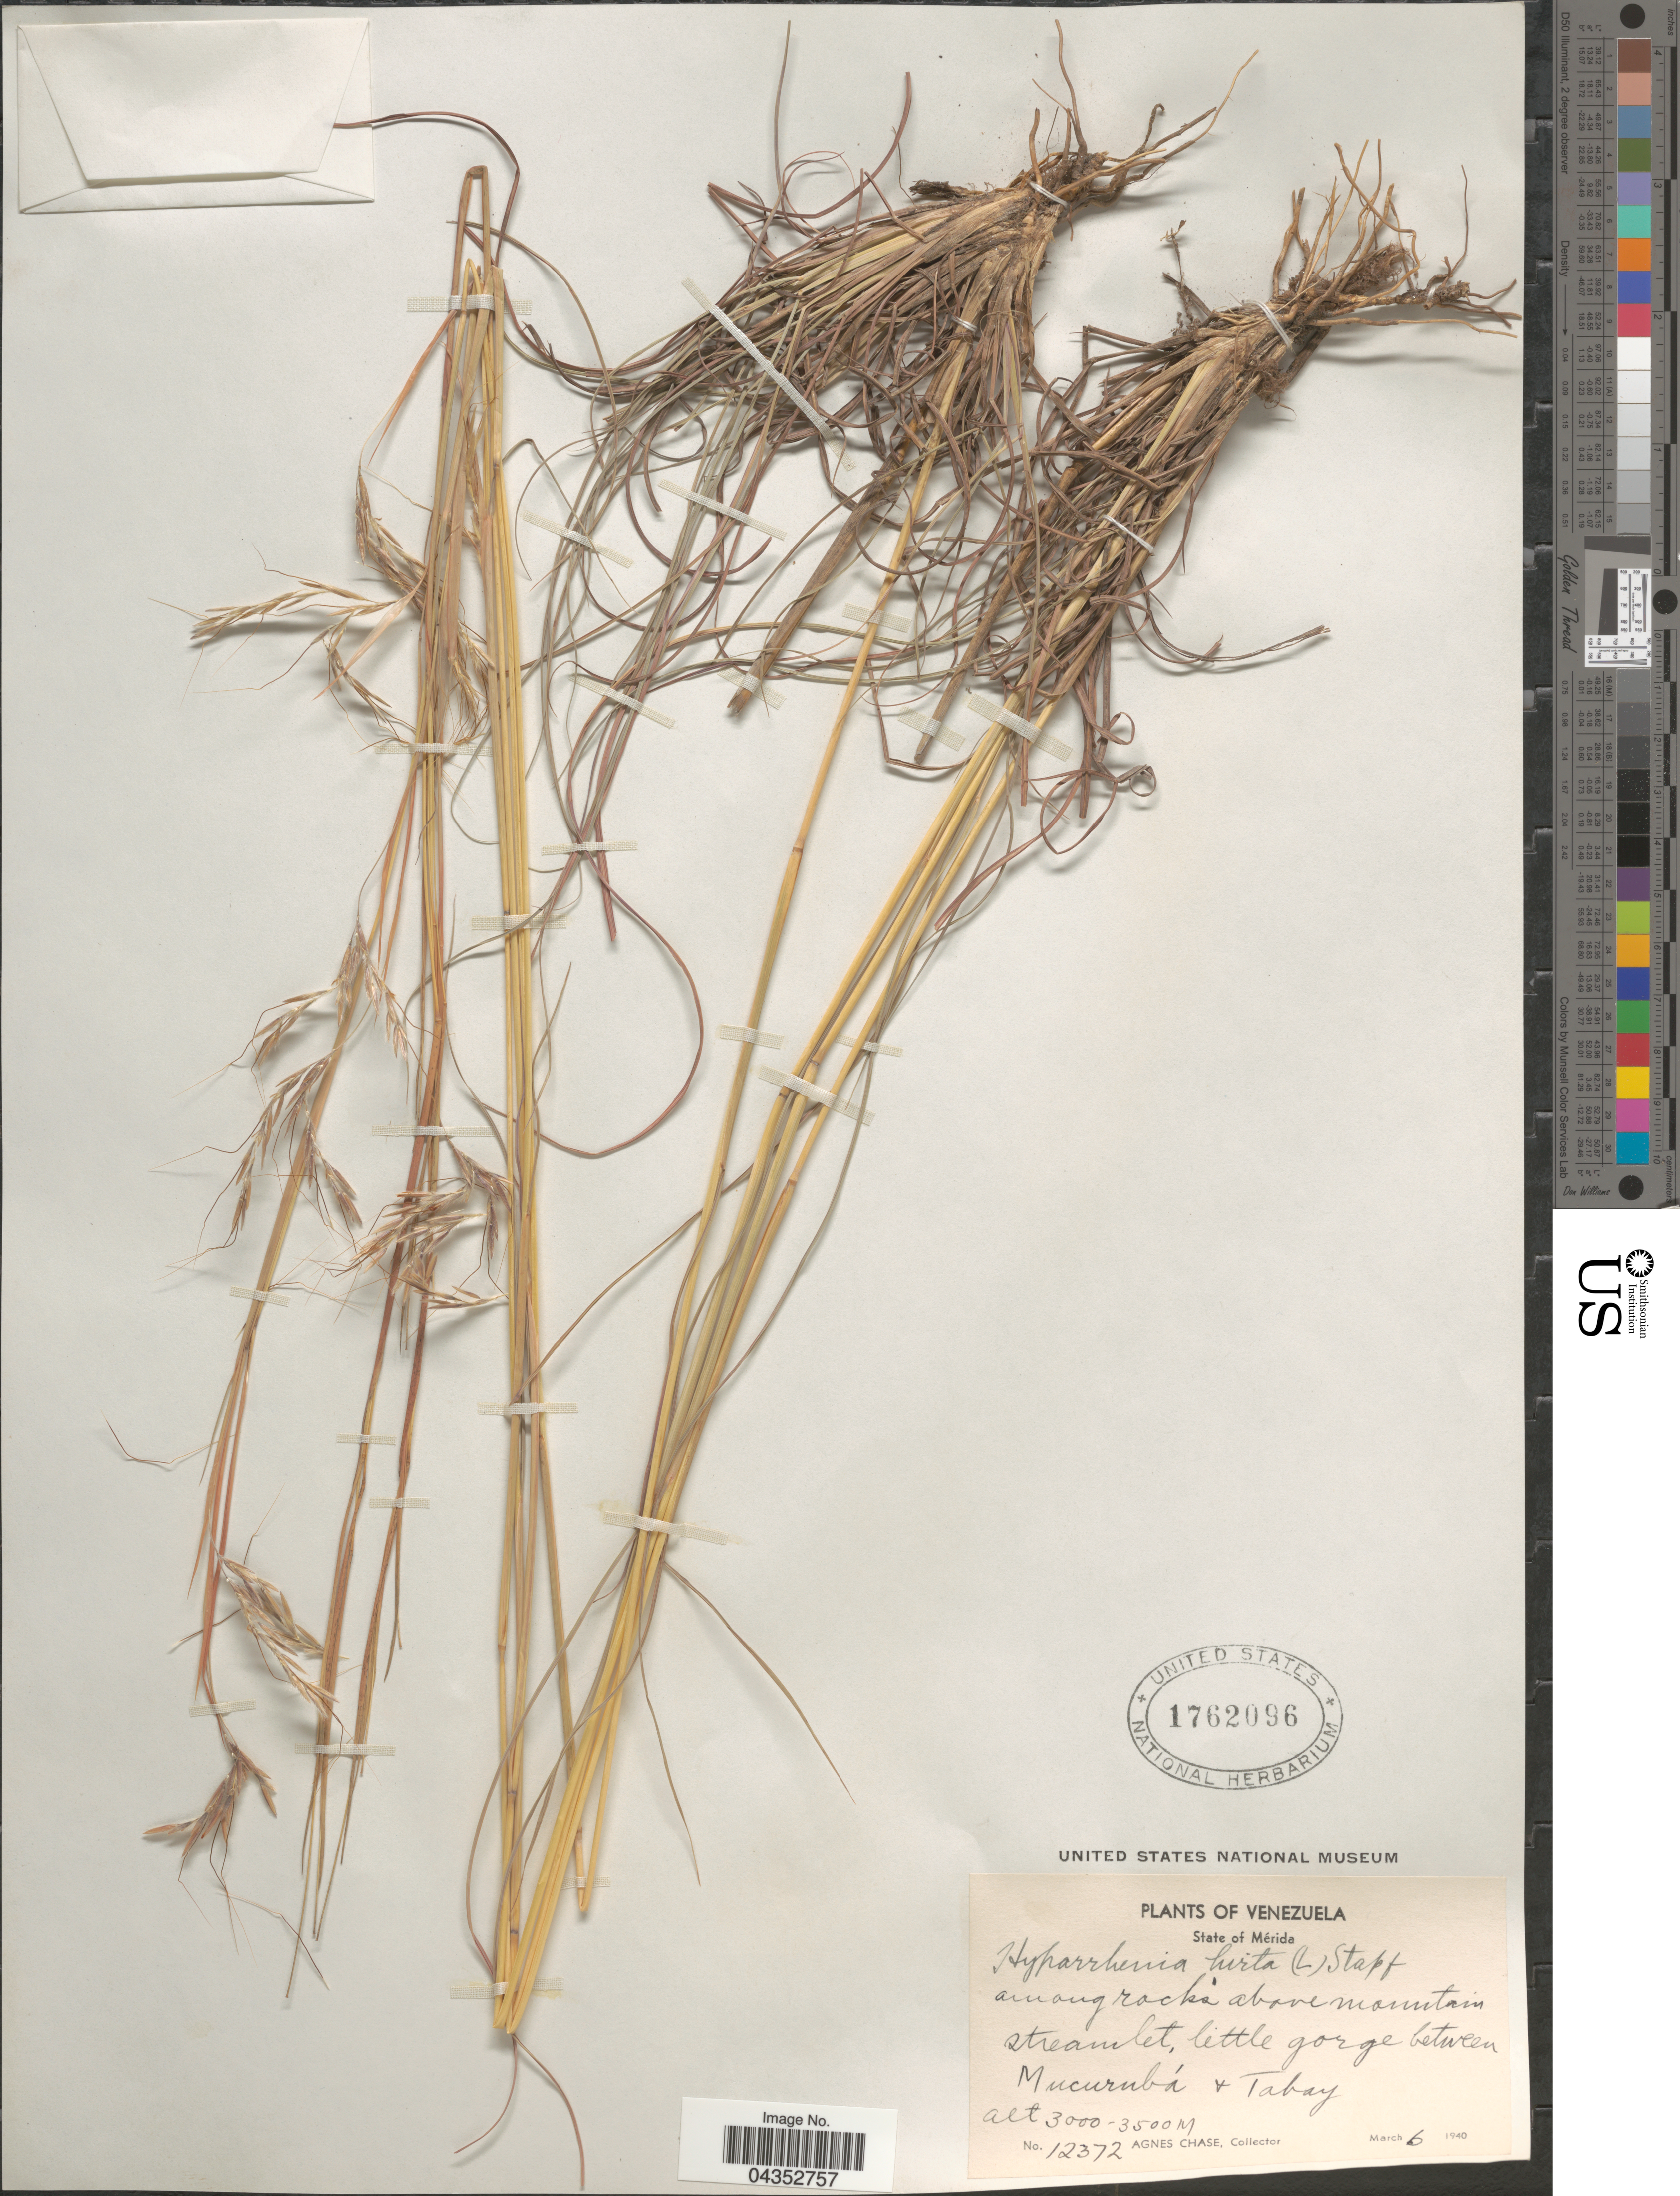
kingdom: Plantae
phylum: Tracheophyta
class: Liliopsida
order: Poales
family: Poaceae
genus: Hyparrhenia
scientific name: Hyparrhenia hirta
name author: (L.) Stapf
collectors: A. Chase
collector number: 12372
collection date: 1940-03-06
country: Venezuela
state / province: Merida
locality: Among rocks above mountain streamlet, little gorge between Mucurubá & Tabay.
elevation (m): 3000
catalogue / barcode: US 1762096